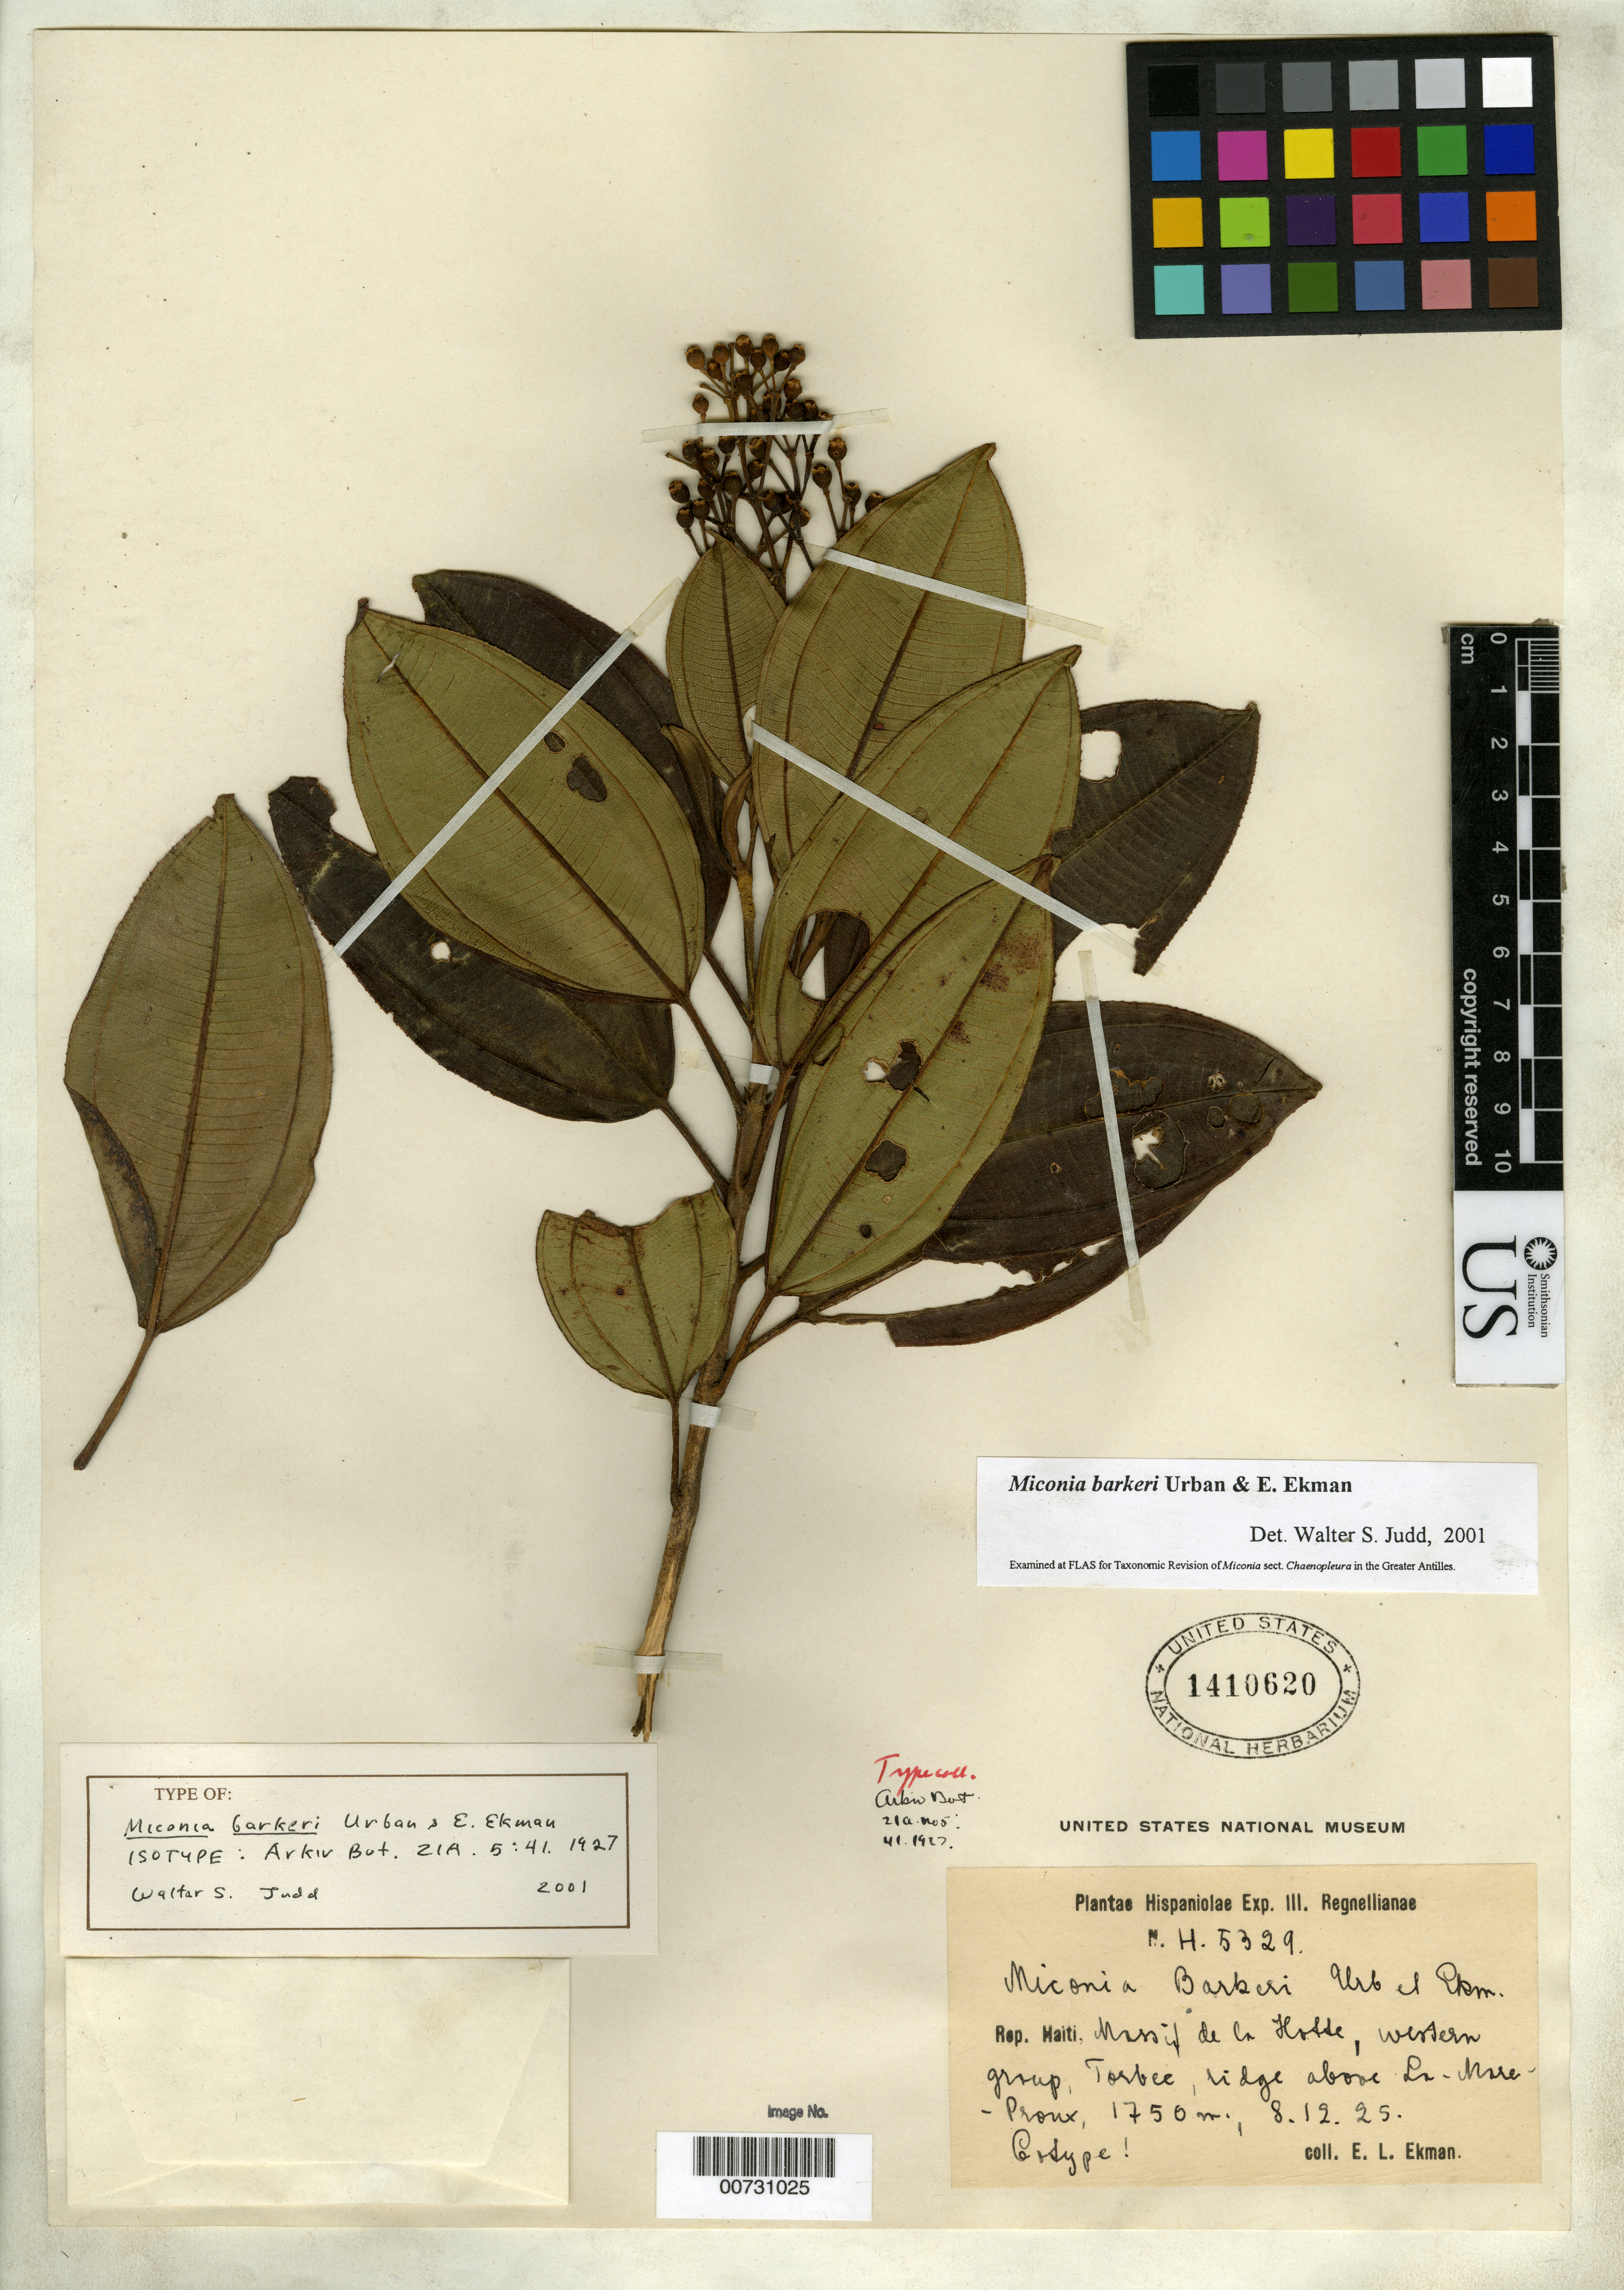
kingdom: Plantae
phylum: Tracheophyta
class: Magnoliopsida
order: Myrtales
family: Melastomataceae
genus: Miconia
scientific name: Miconia barkeri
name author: Urb. & Ekman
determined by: Judd, Walter S.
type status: Isotype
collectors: E. L. Ekman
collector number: H 5329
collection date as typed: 08 Dec 1925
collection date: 1925-12-08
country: Haiti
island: Hispaniola Island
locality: Massif de la Hotte, western group, Torbec, ridge above La-Mare-Proux.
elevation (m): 1750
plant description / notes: US sheet originally annotated as "cotype".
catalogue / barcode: US 1410620